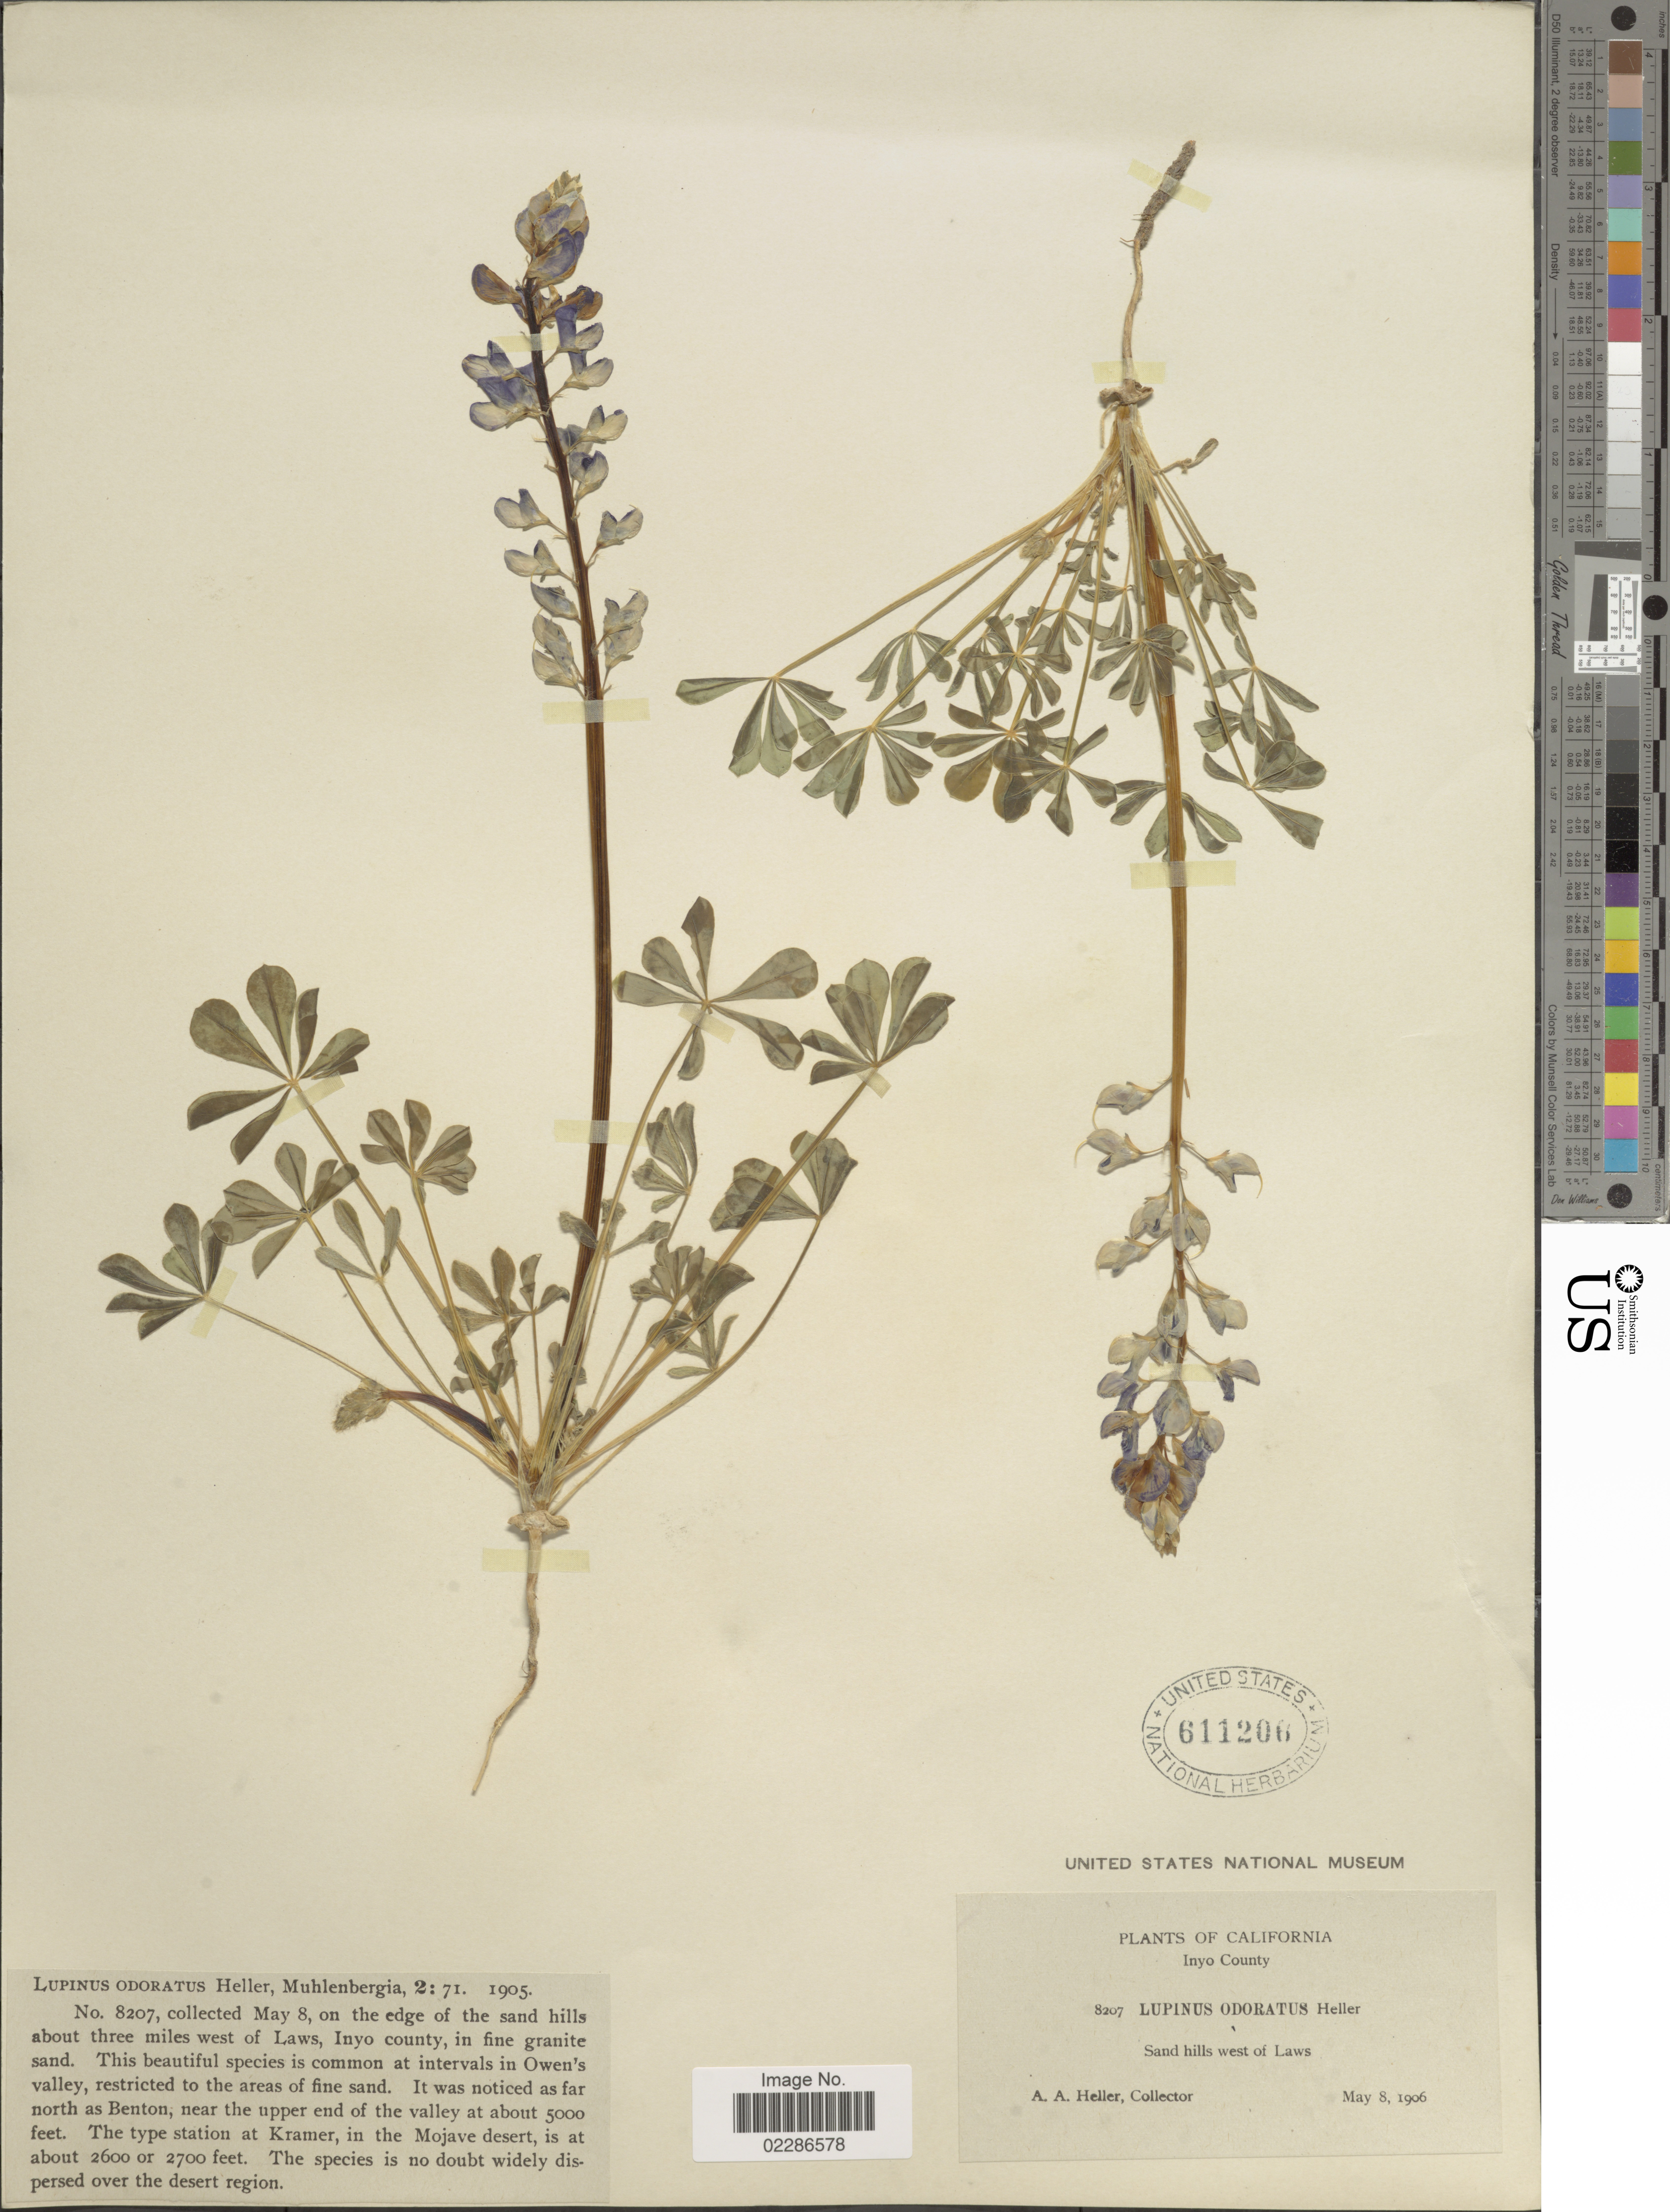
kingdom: Plantae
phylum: Tracheophyta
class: Magnoliopsida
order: Fabales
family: Fabaceae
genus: Lupinus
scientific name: Lupinus odoratus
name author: A. Heller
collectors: A. A. Heller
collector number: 8207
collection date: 1906-05-08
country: United States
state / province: California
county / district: Inyo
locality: Inyo County, Sand hills west of Laws, on the edge of the sand hills about three miles west of Laws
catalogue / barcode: US 611206